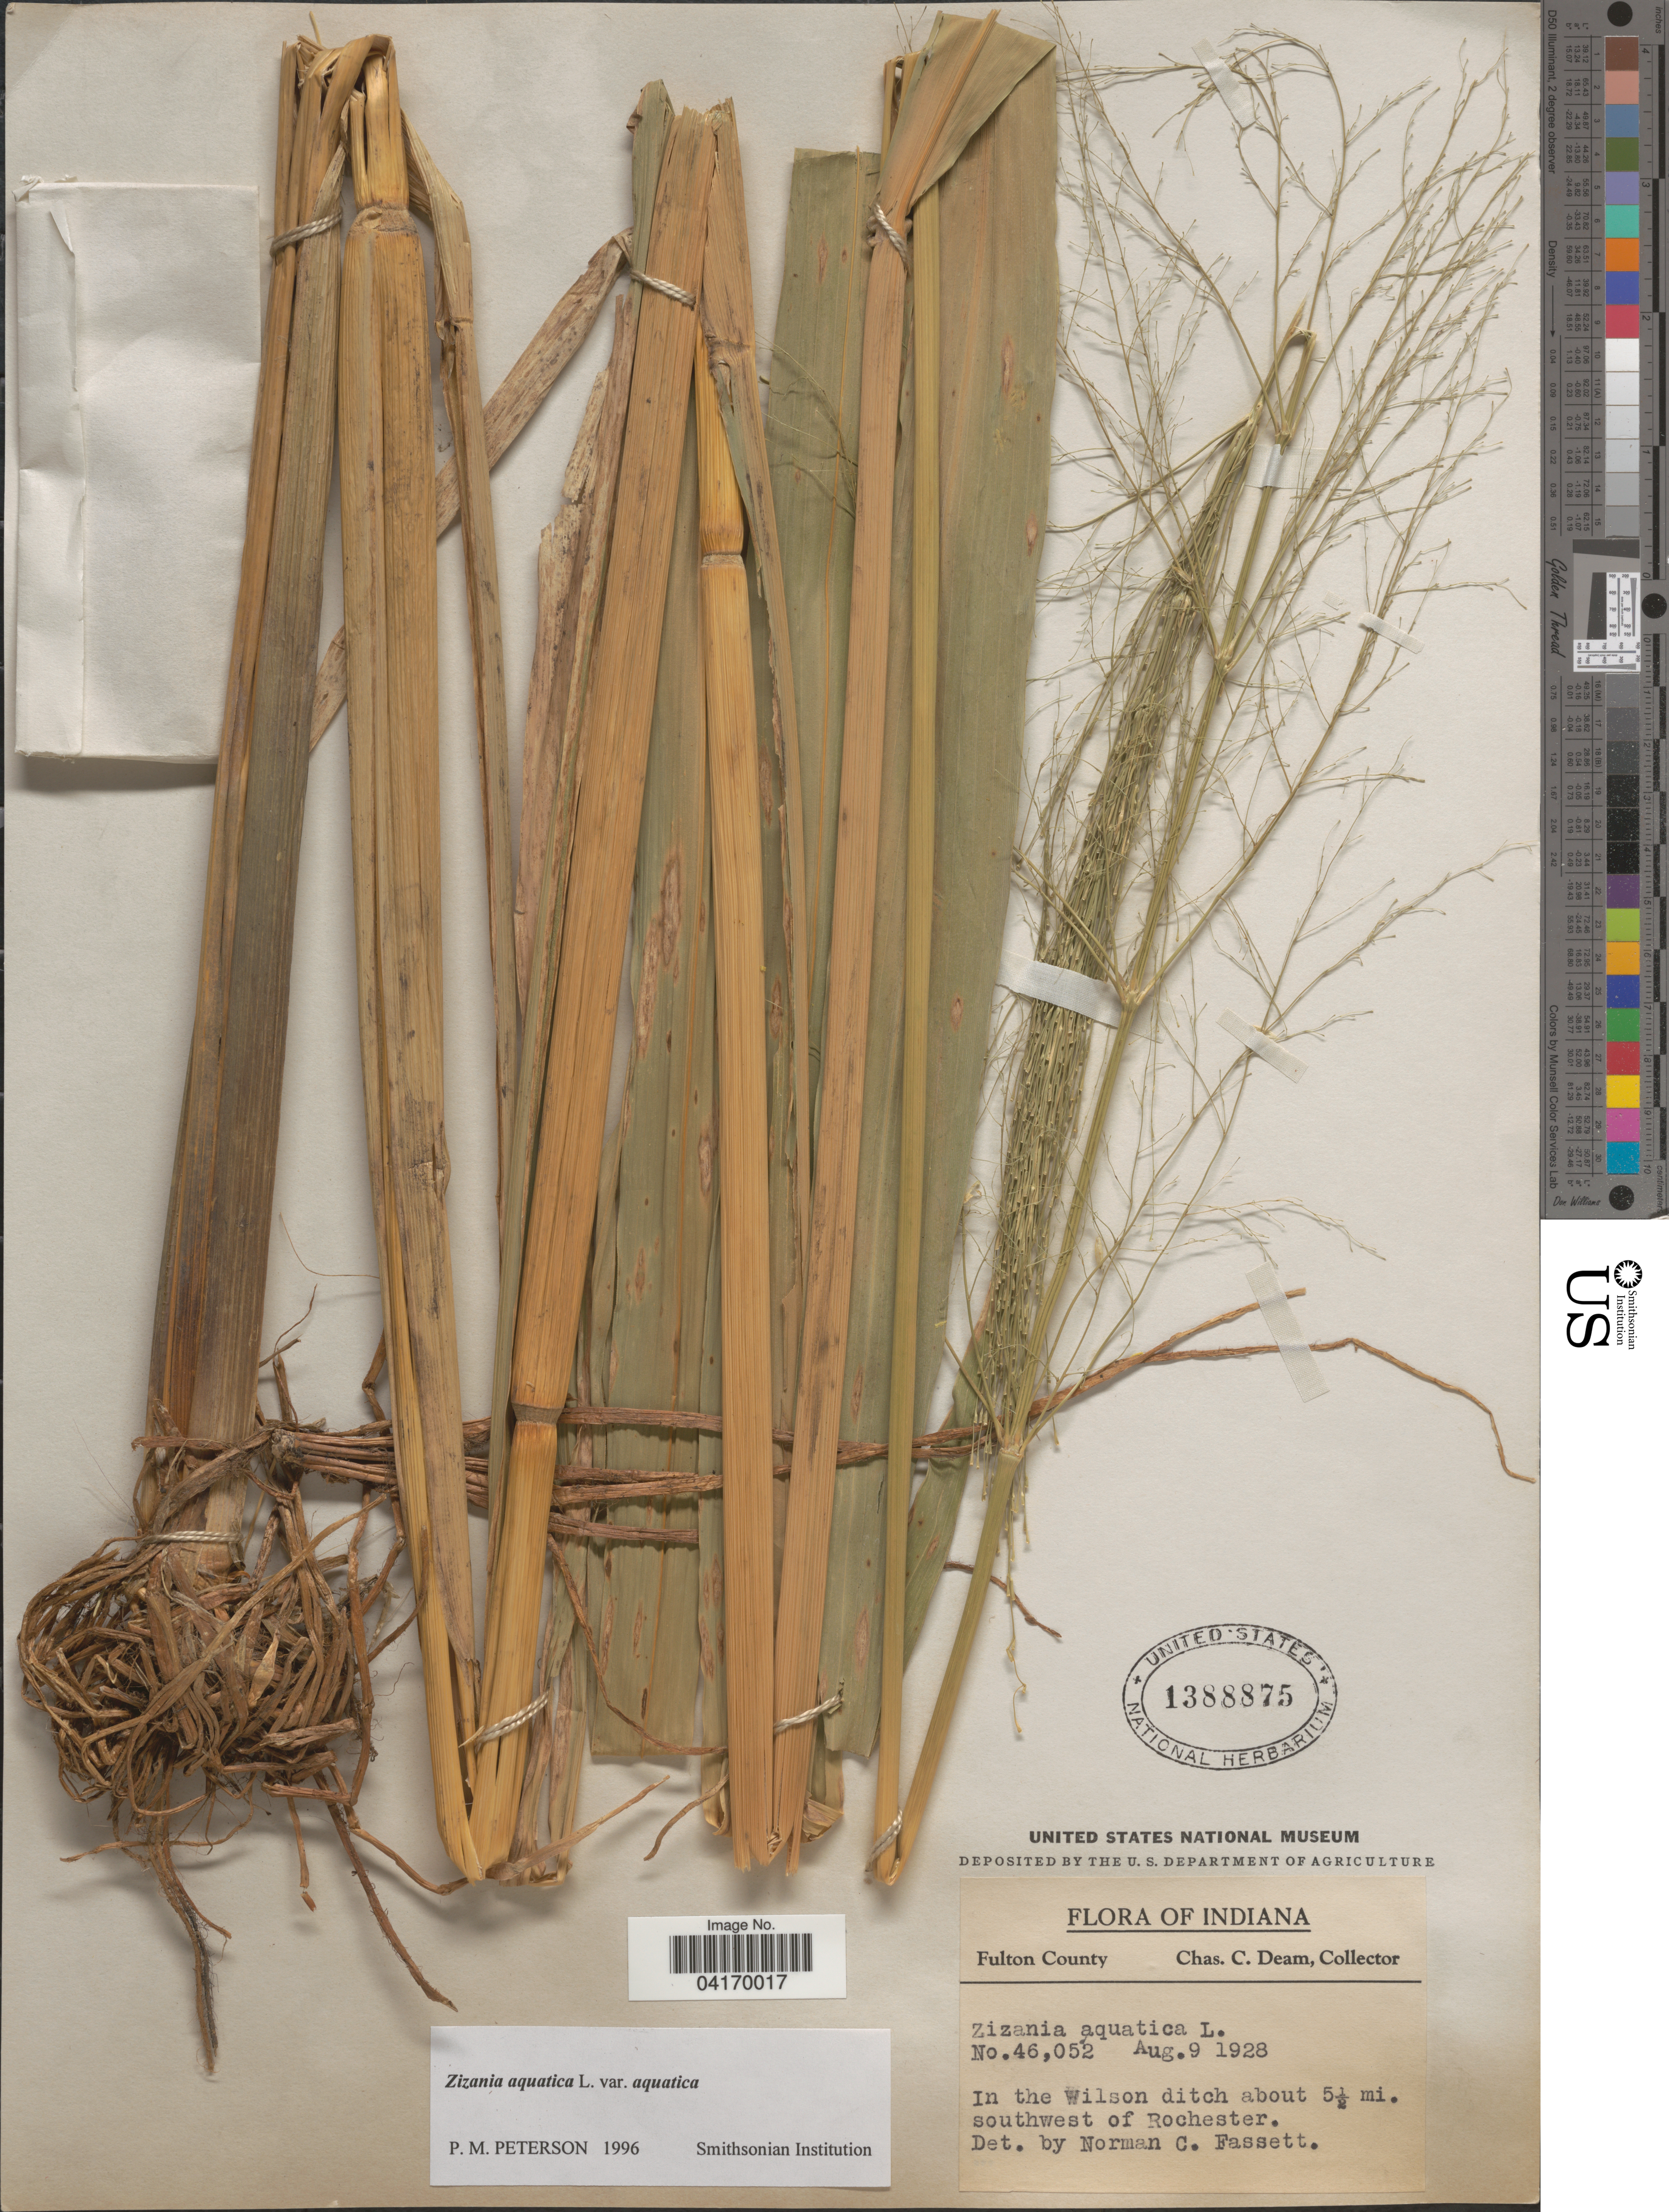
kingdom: Plantae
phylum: Tracheophyta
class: Liliopsida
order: Poales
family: Poaceae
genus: Zizania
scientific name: Zizania aquatica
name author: L.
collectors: C. C. Deam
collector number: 46052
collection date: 1928-08-09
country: United States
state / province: Indiana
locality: Fulton County. In the Wilson ditch about 5½ mi. southwest of Rochester.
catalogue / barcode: US 1388875